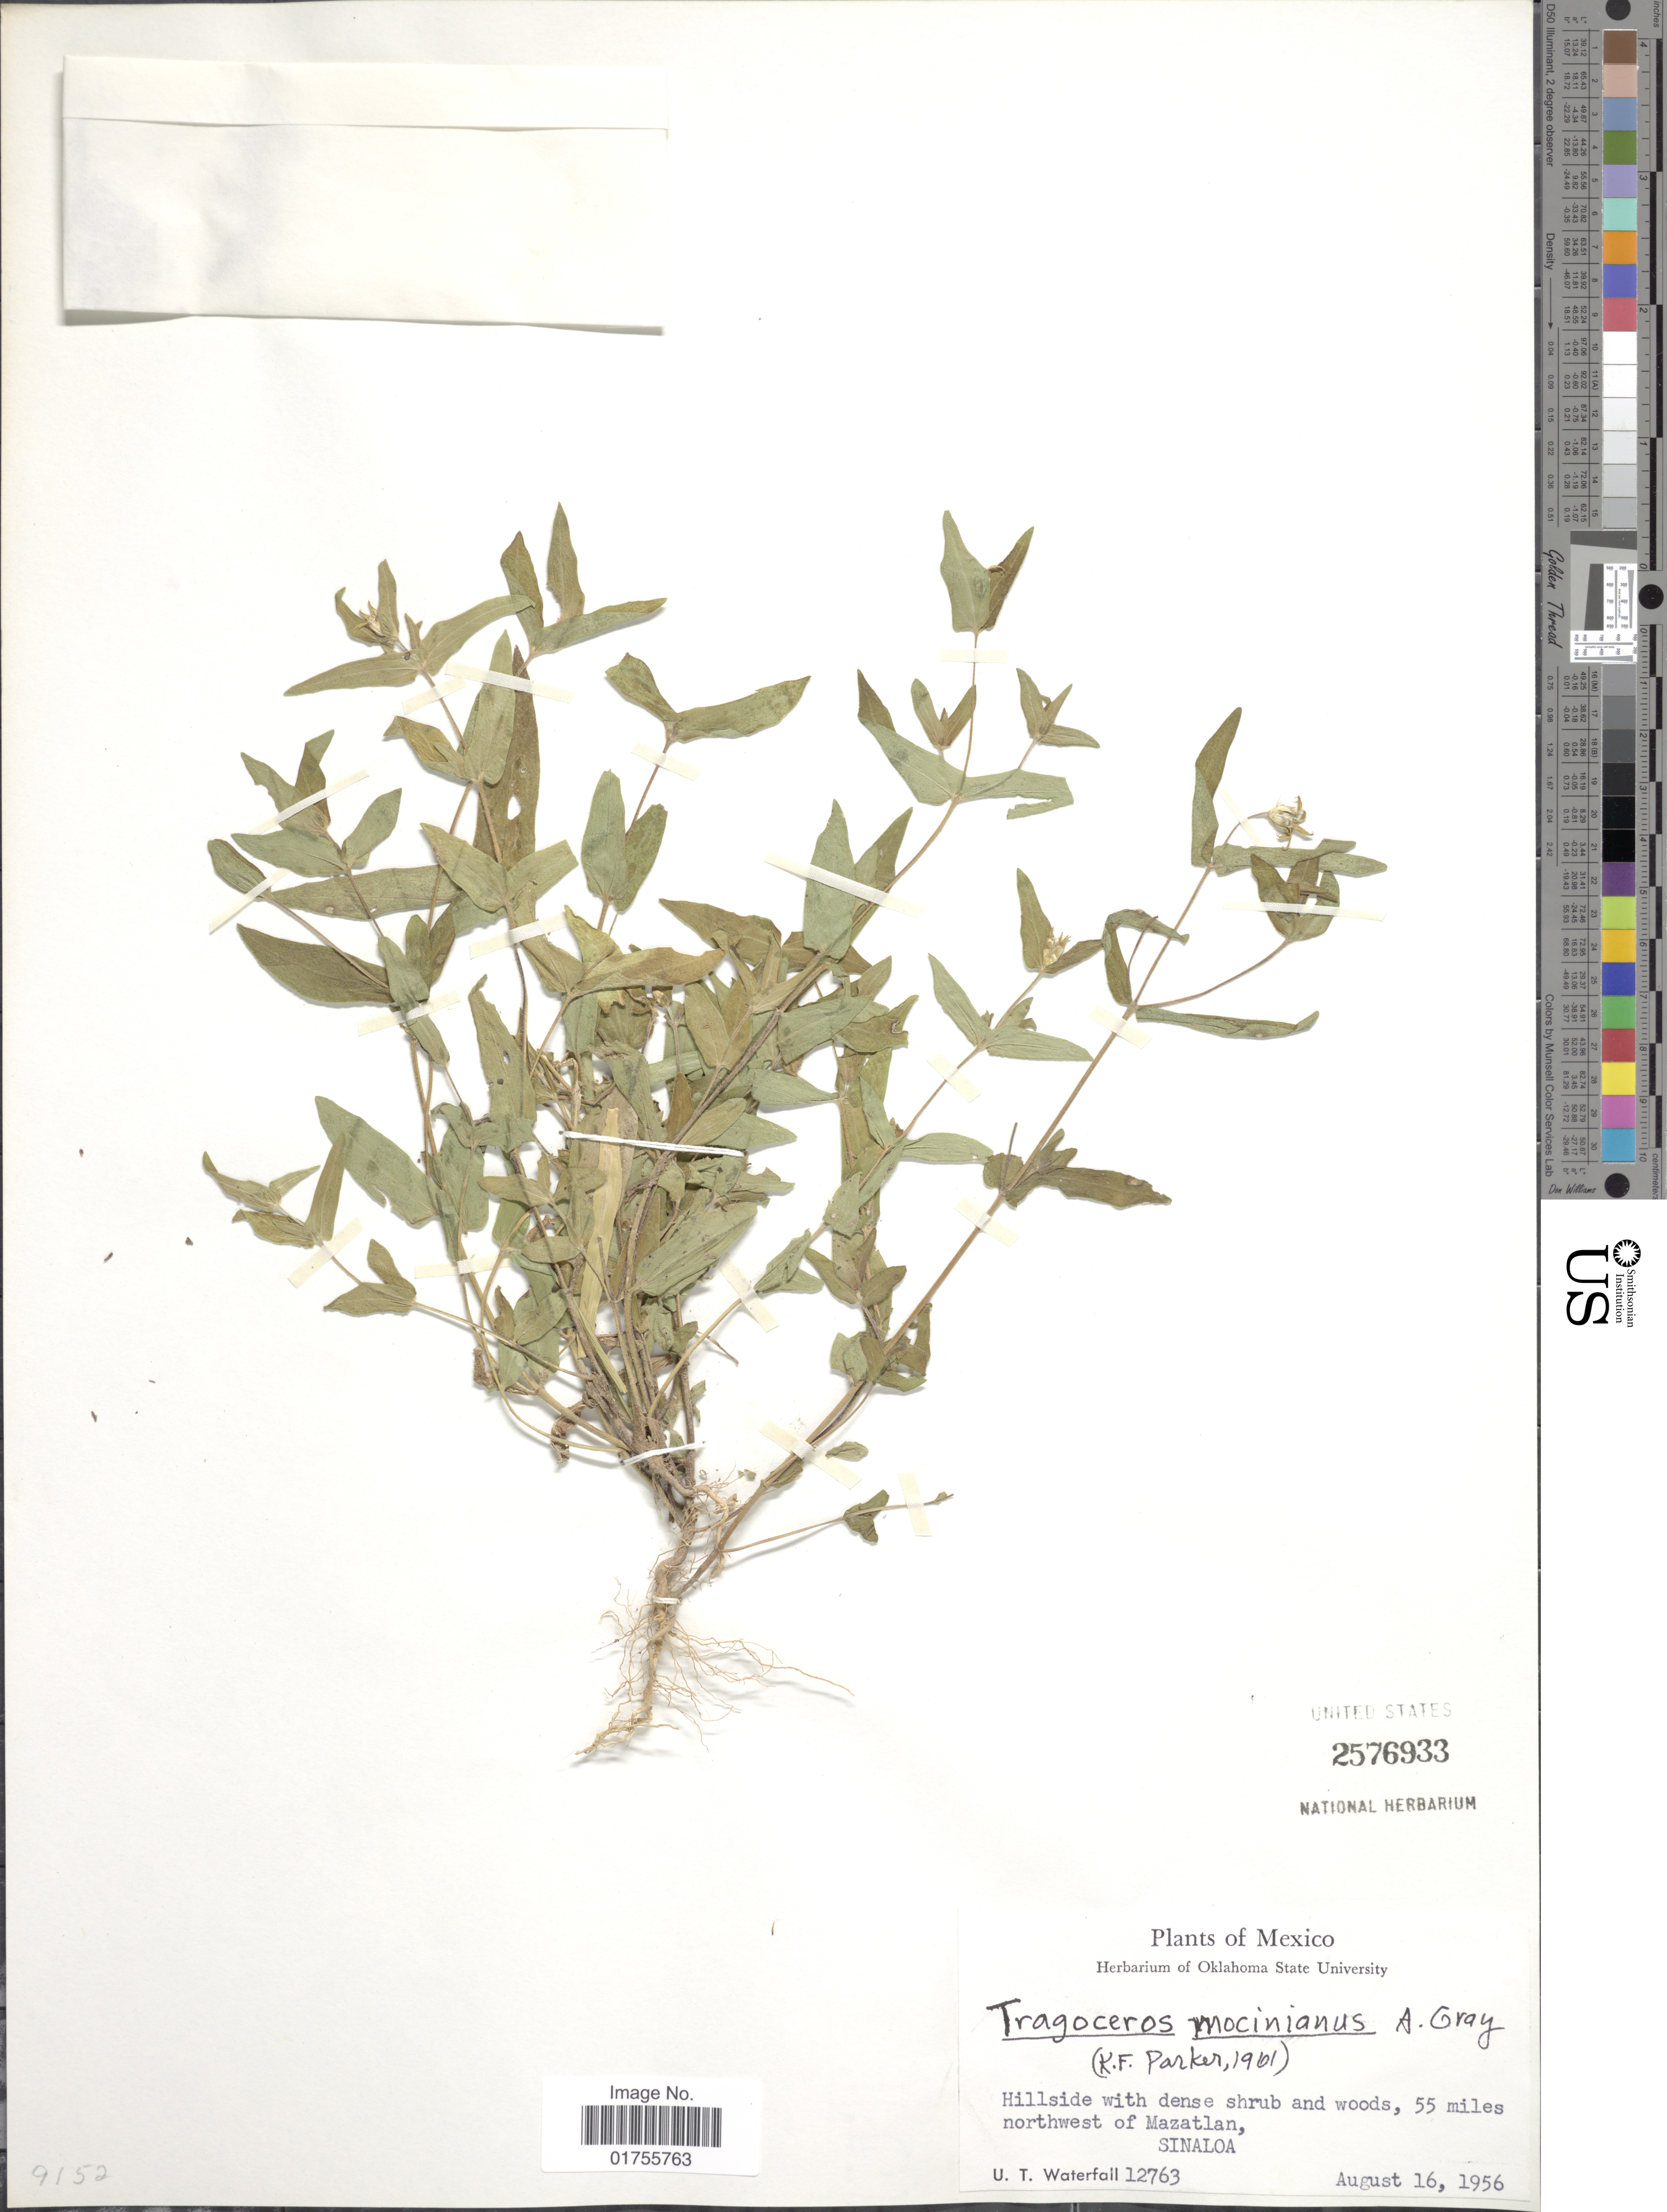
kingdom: Plantae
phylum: Tracheophyta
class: Magnoliopsida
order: Asterales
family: Asteraceae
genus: Tragoceros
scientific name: Tragoceros mocinianus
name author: A. Gray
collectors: U. T. Waterfall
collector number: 12763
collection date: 1956-08-16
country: Mexico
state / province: Sinaloa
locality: Hillside with dense shrub and woods, 55 miles northwest of Mazatlan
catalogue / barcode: US 2576933